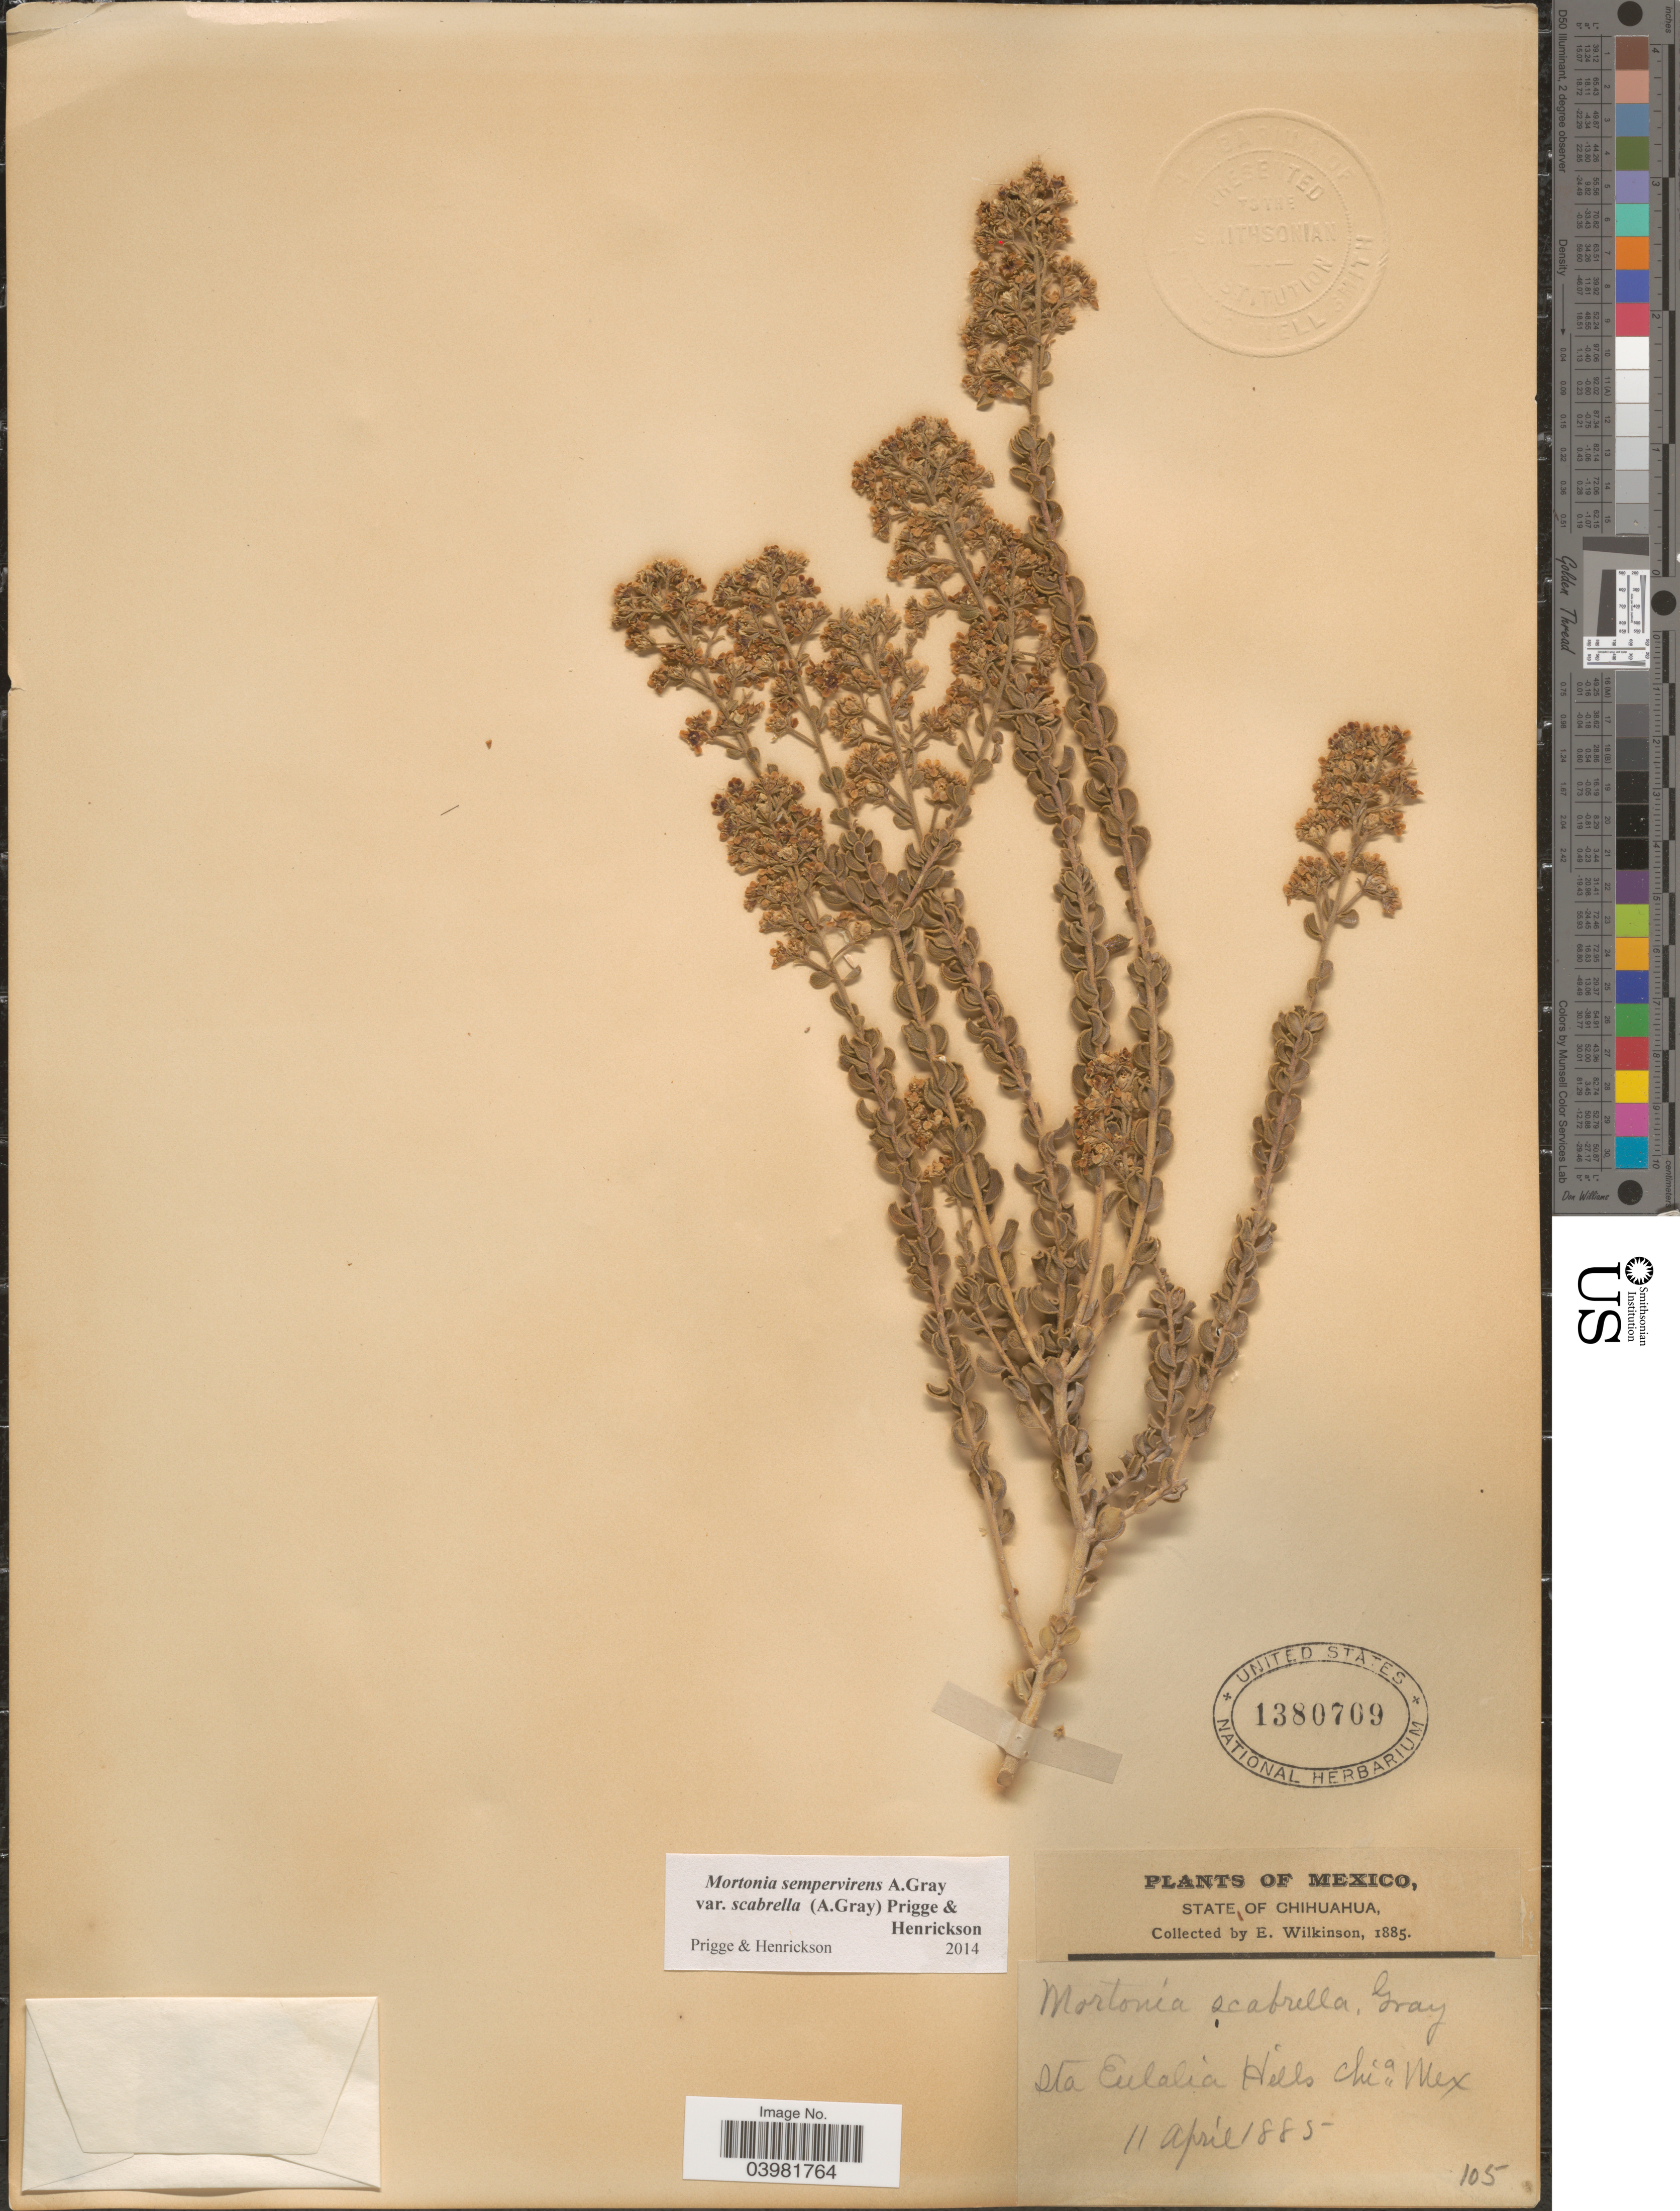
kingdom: Plantae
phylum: Tracheophyta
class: Magnoliopsida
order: Celastrales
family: Celastraceae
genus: Mortonia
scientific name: Mortonia scabrella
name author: A. Gray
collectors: E. Wilkinson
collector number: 105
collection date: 1885-04-11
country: Mexico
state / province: Chihuahua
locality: Sta Eulalia Hills.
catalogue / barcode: US 1380709